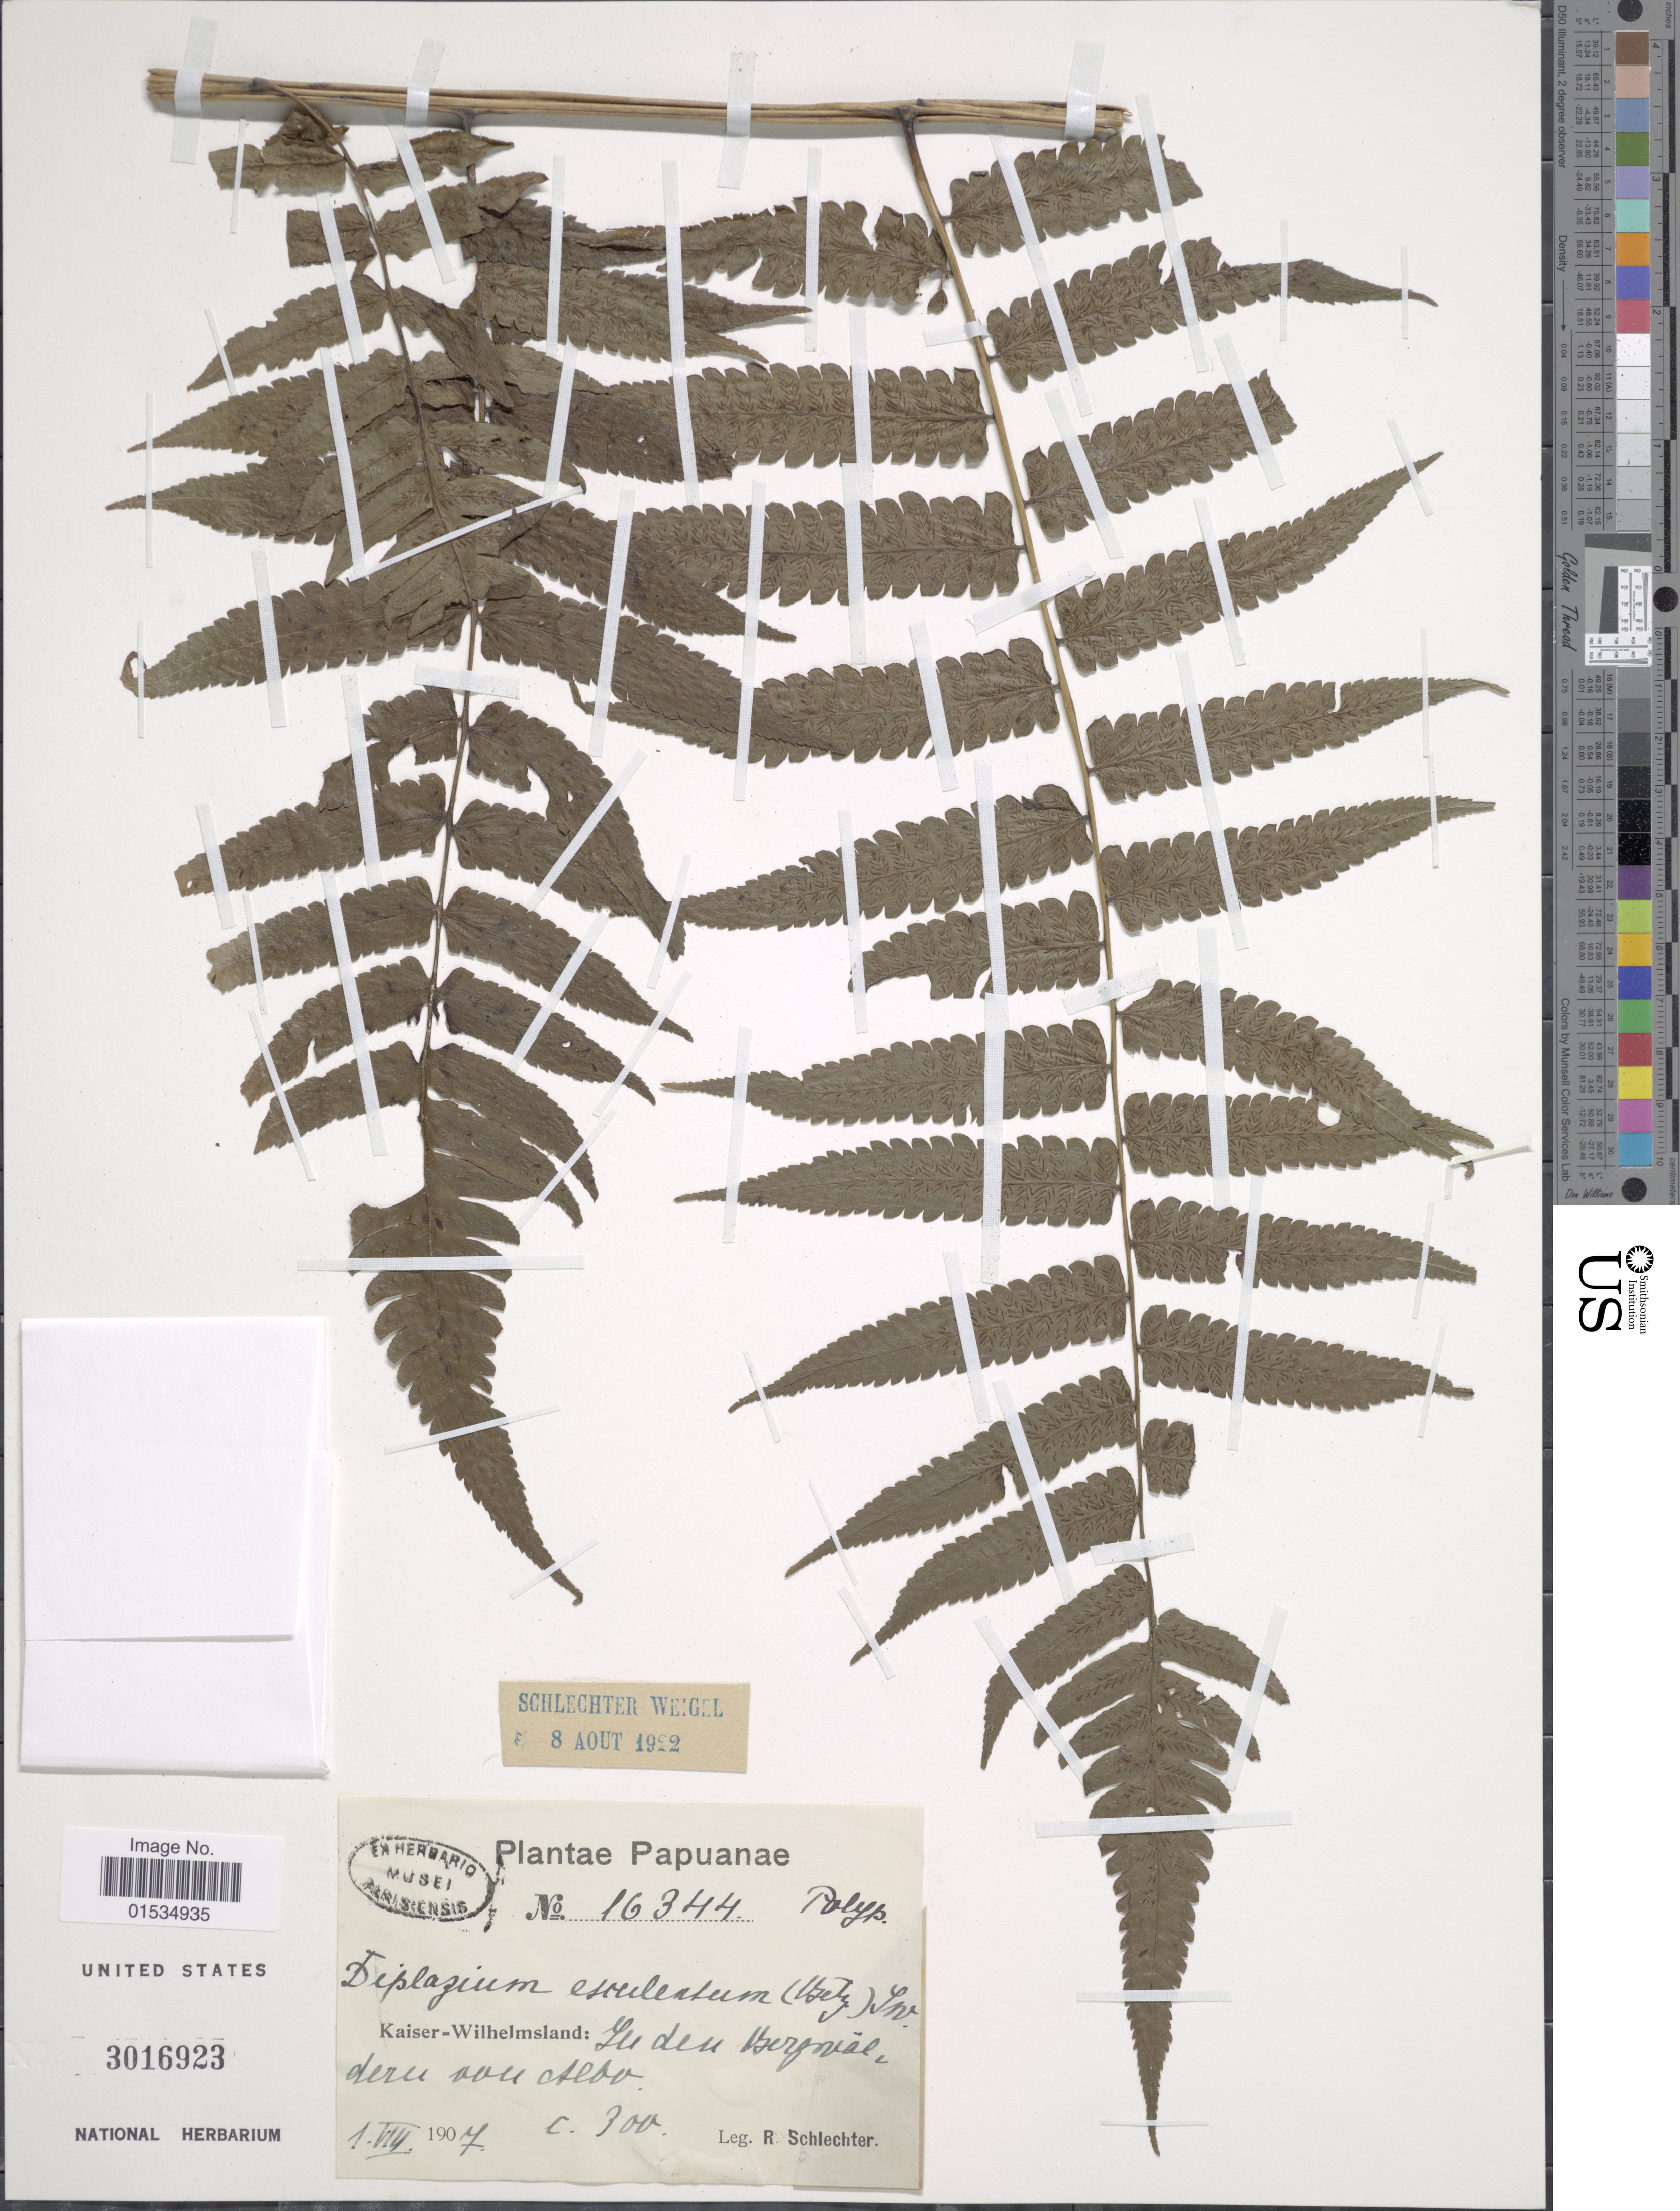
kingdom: Plantae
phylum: Tracheophyta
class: Polypodiopsida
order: Polypodiales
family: Athyriaceae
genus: Diplazium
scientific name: Diplazium esculentum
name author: (Retz.) Sw.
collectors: F. R. R. Schlechter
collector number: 16344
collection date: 1907-08-01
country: Papua New Guinea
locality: Kaiser-Wilhelmsland Iu deu Iberival, deru vou Albo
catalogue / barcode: US 3016923